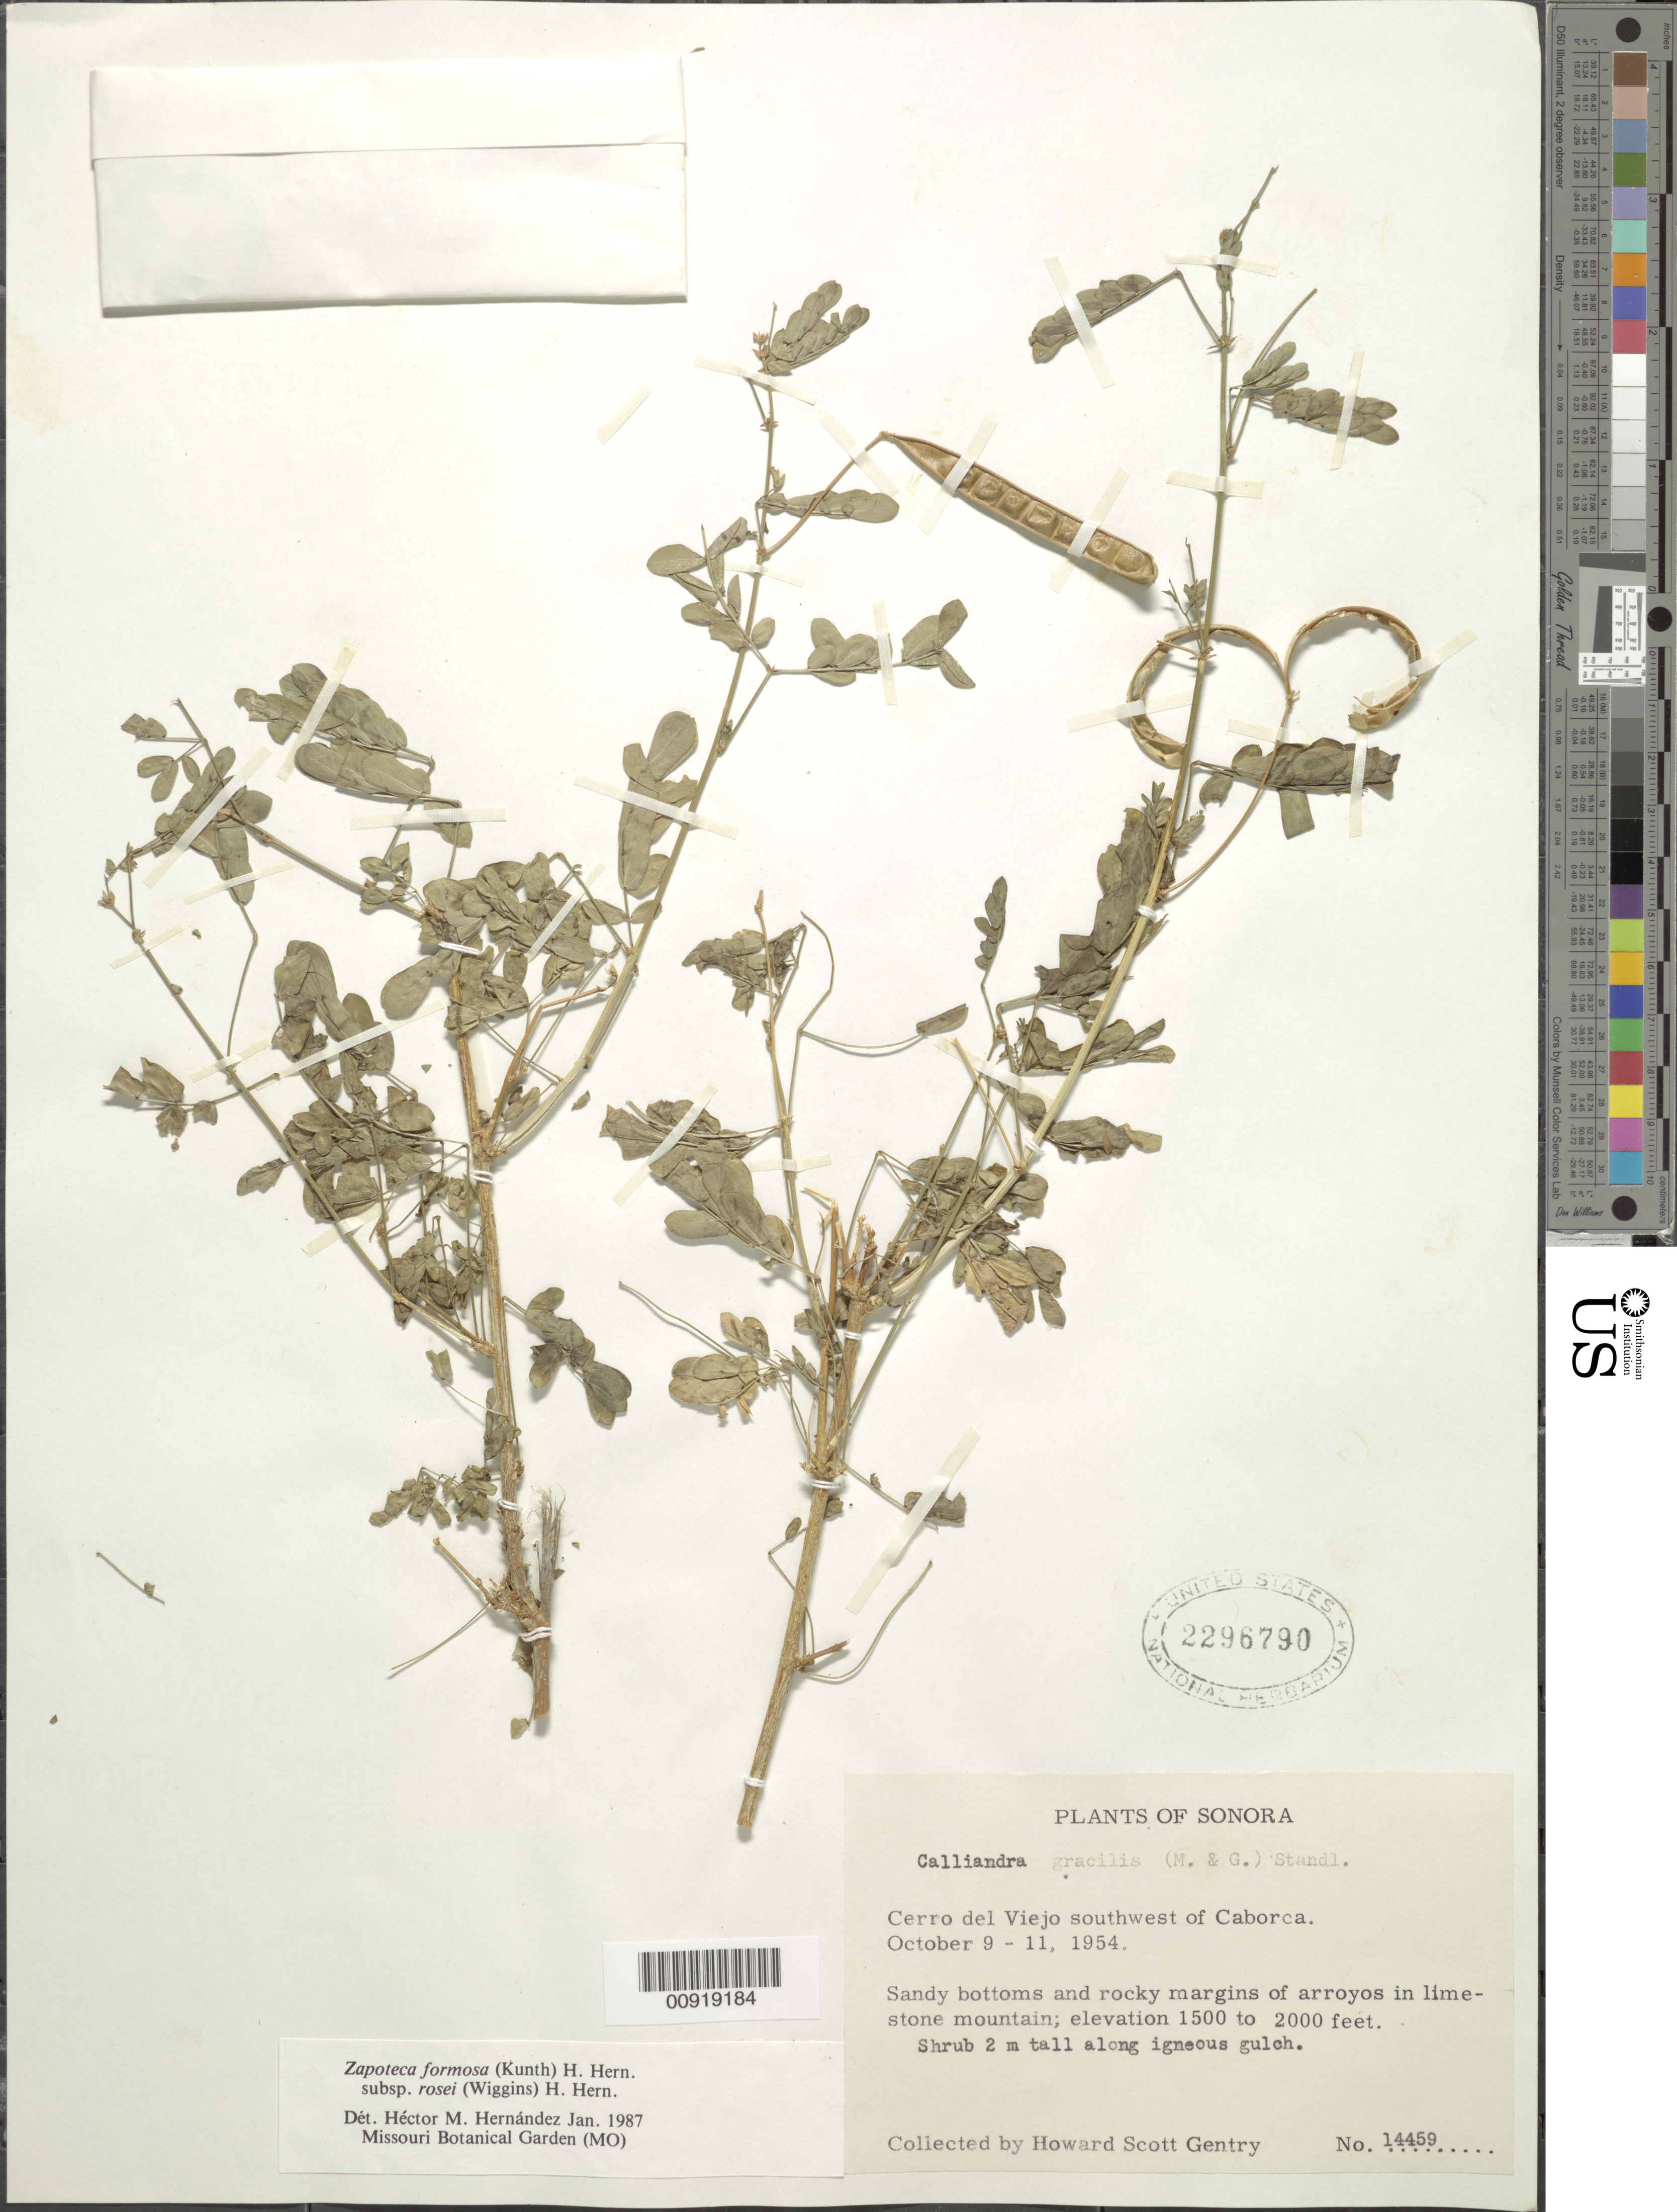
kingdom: Plantae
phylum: Tracheophyta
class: Magnoliopsida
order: Fabales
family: Fabaceae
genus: Zapoteca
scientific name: Zapoteca formosa subsp. rosei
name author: (Wiggins) H.M. Hern.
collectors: H. S. Gentry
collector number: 14459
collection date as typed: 09 Oct 1954 to 11 Oct 1954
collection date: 1954-10-09/1954-10-11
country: Mexico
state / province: Sonora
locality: Cerro del Viejo southwest of Caborca.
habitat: Along igneous gulch. Sandy bottoms and rocky margins of arroyos in limestone mountain.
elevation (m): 457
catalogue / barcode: US 2296790